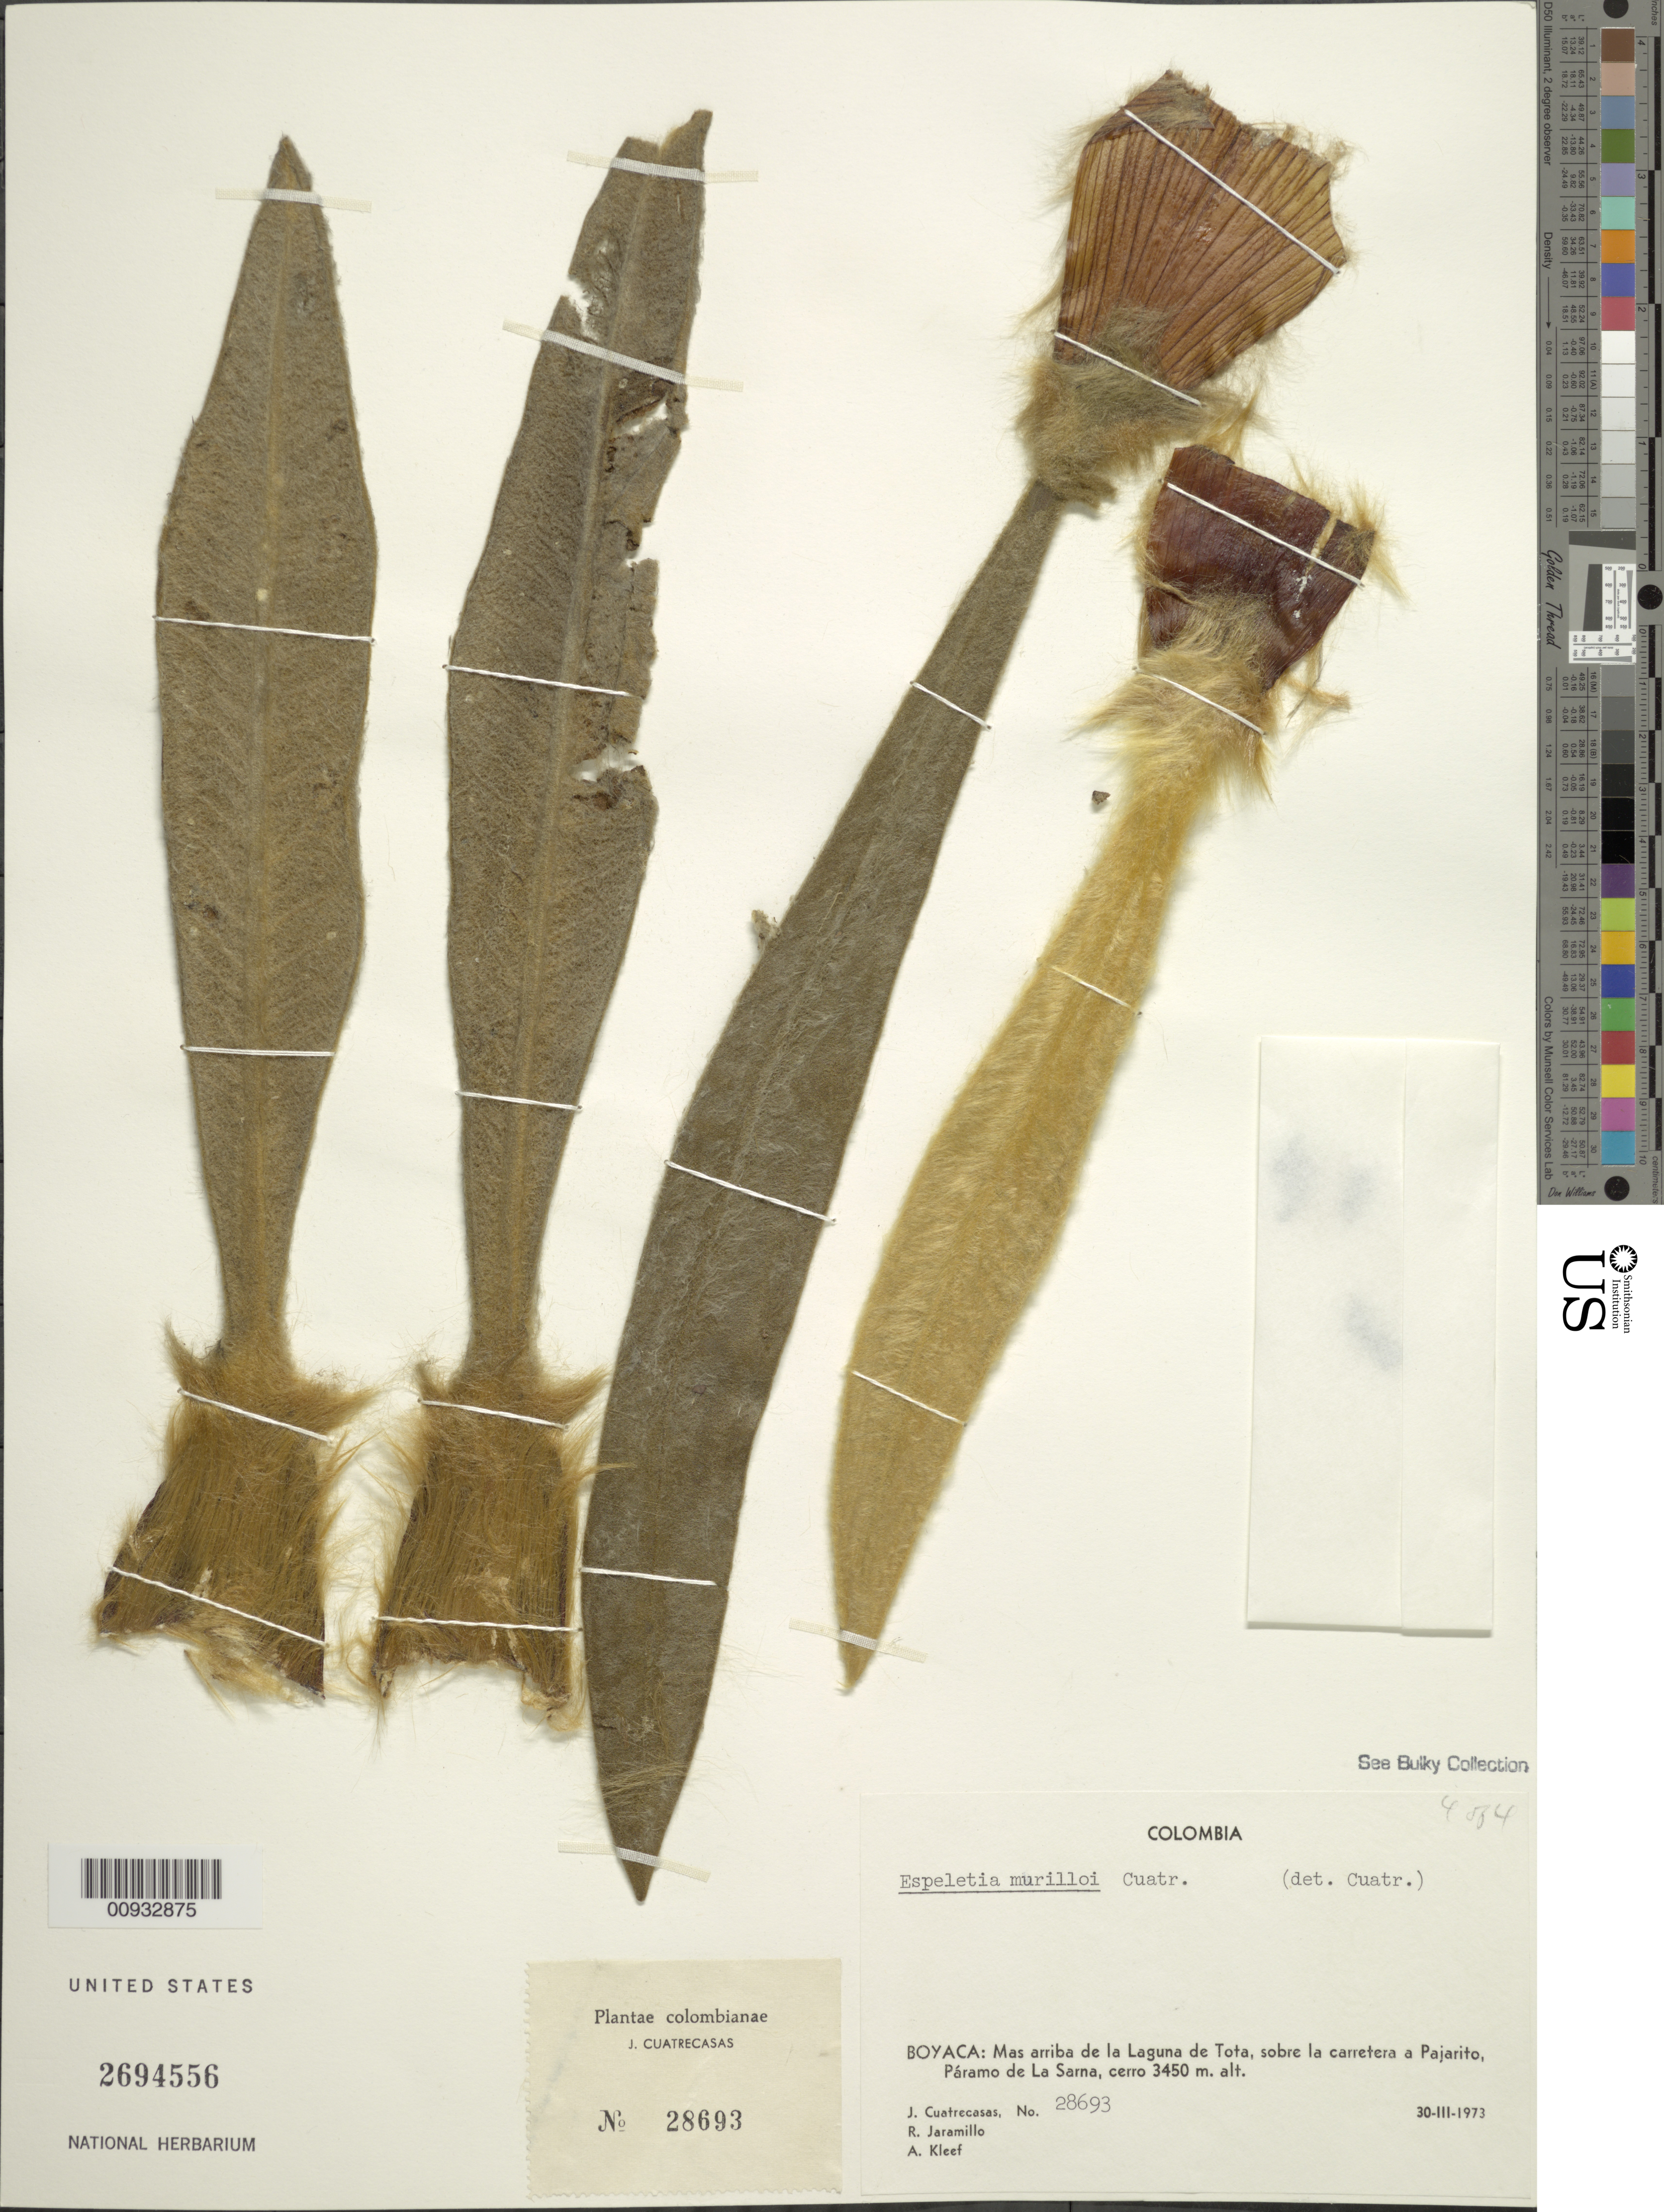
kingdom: Plantae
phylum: Tracheophyta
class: Magnoliopsida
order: Asterales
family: Asteraceae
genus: Espeletia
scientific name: Espeletia murilloi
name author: Cuatrec.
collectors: J. Cuatrecasas, R. Jaramillo M. & A. Kleef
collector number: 28693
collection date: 1973-03-30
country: Colombia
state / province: Boyacá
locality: Mas arriba de la Laguna de Tota, sobre la carretera a Pajarito, Paramo de La Sarna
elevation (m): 3450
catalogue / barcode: US 2694556